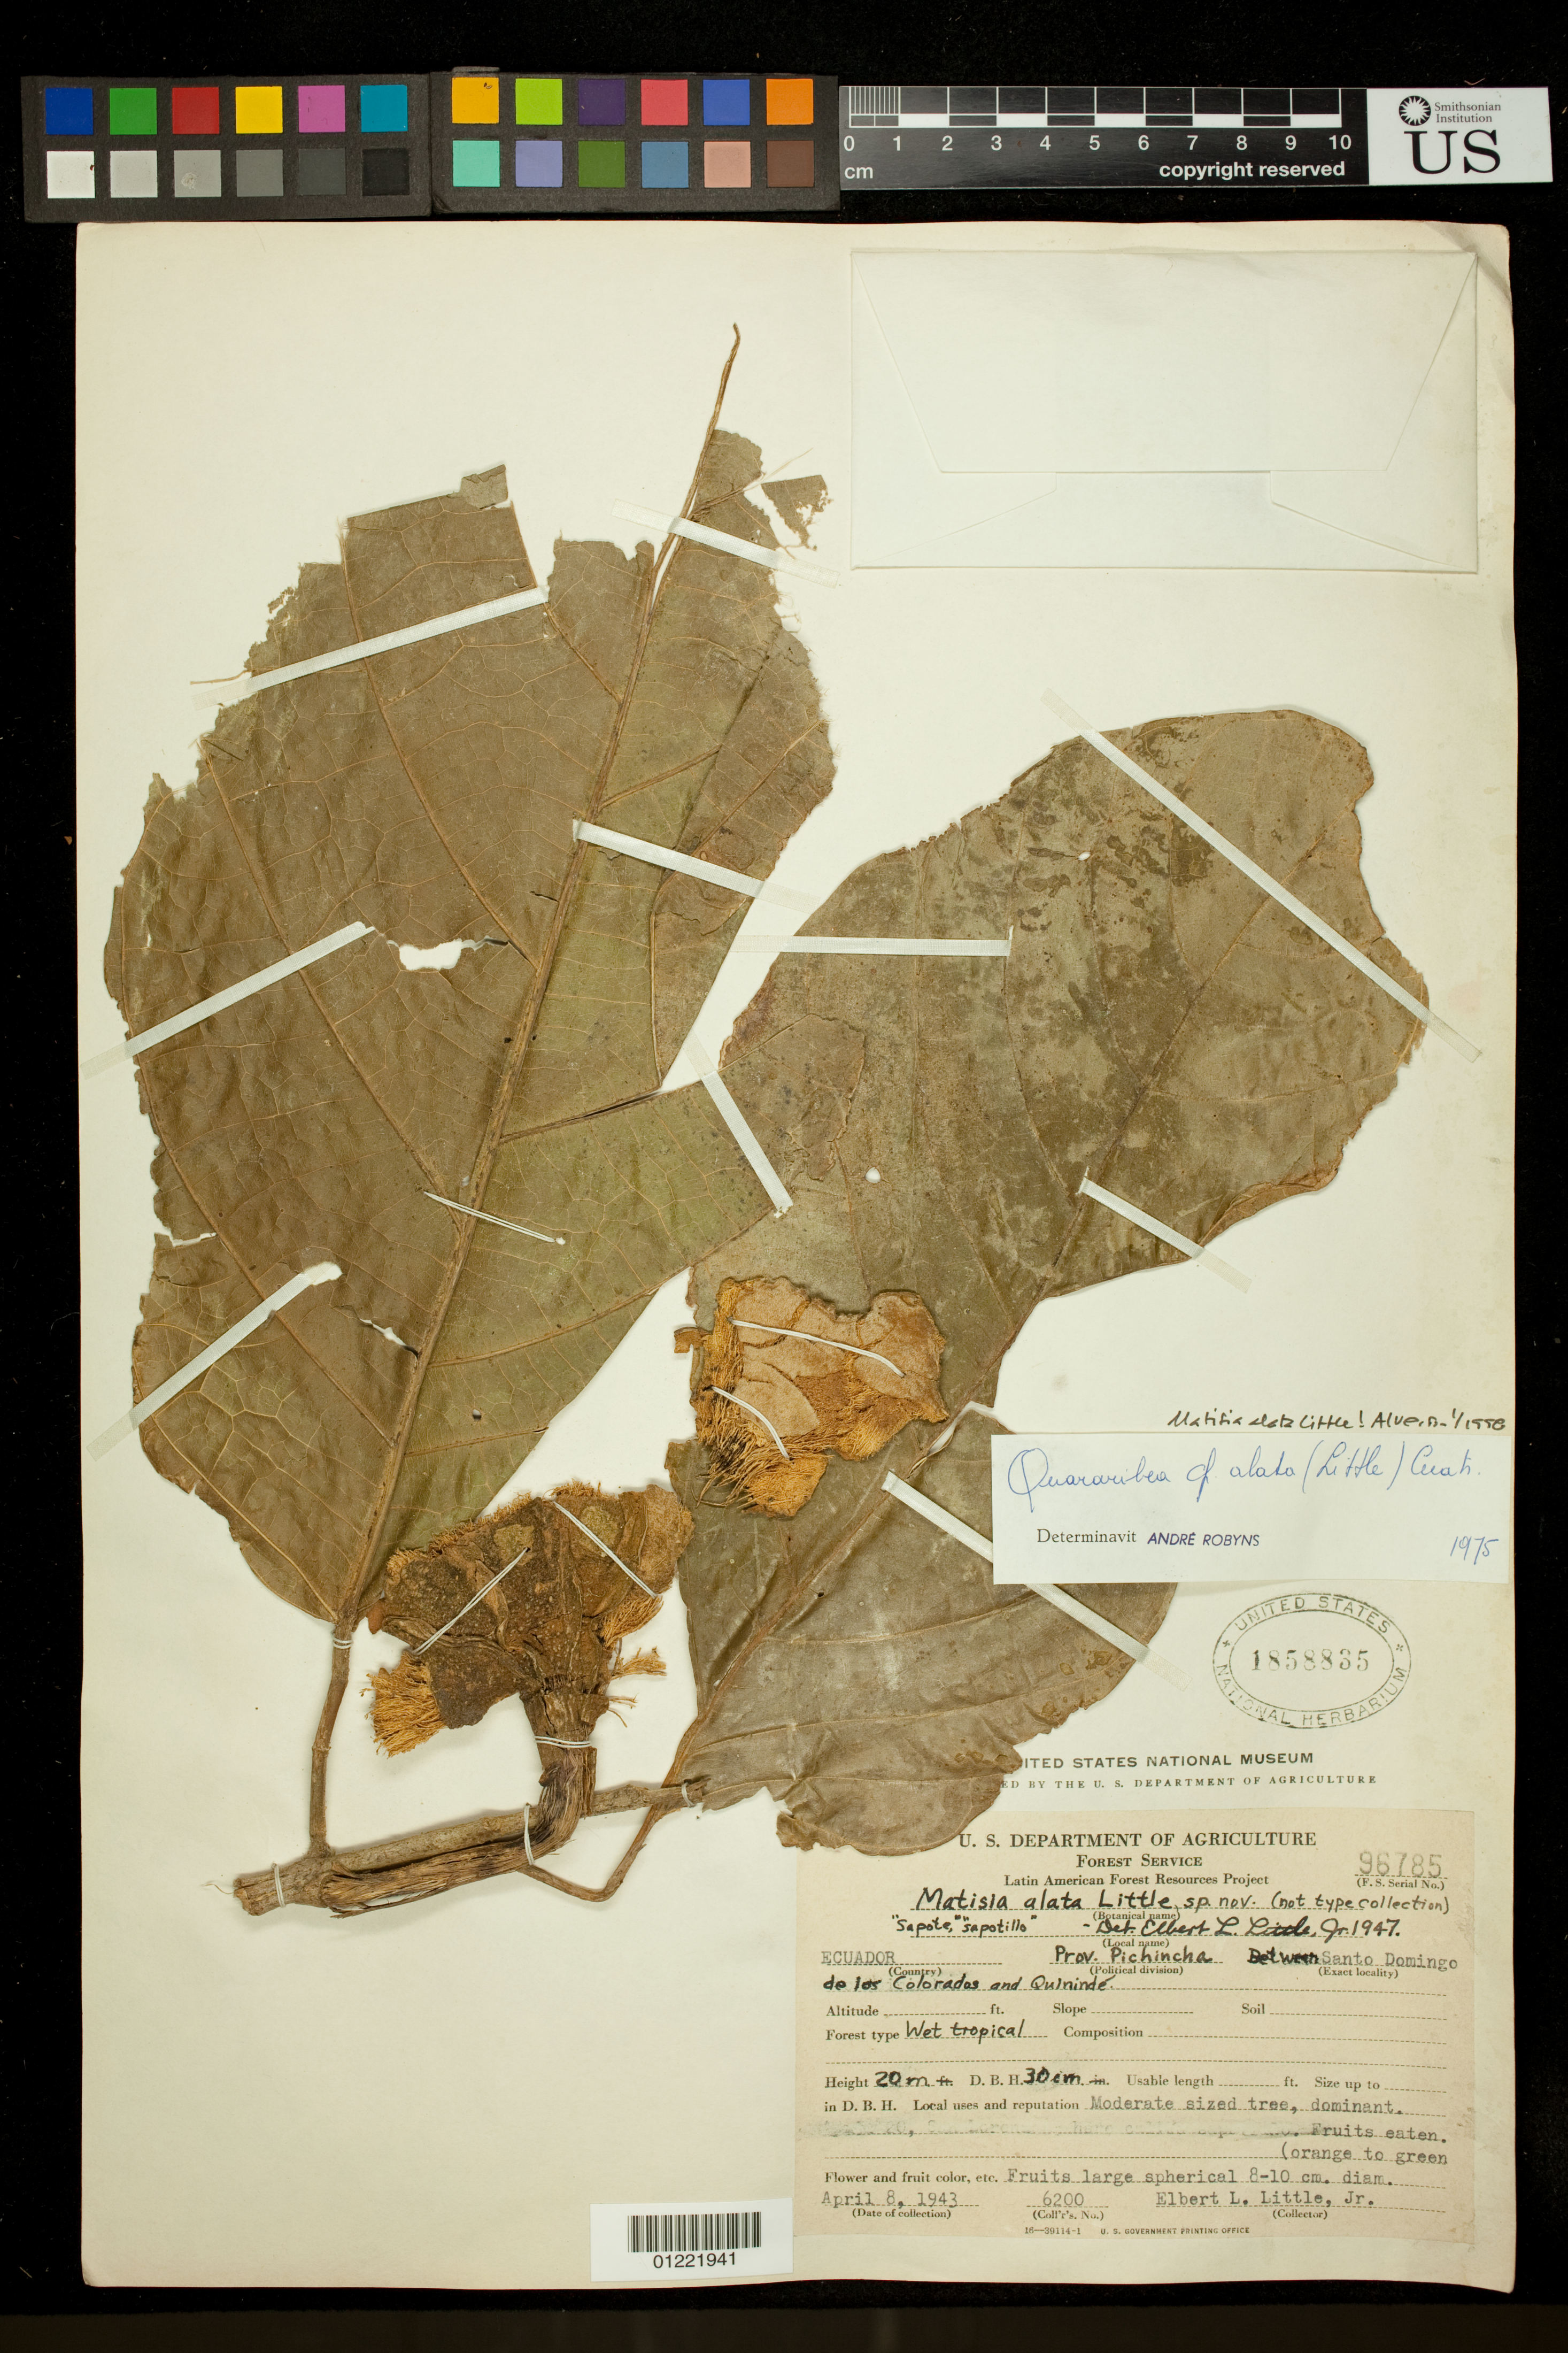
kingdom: Plantae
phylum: Tracheophyta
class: Magnoliopsida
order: Malvales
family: Malvaceae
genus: Quararibea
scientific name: Quararibea alata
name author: (Little) Cuatrec.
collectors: E. L. Little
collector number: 6200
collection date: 1943-04-08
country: Ecuador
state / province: Pichincha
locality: Between Santo Domingo de los Colorados and Quininde. F.S. serial No. 96785.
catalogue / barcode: US 1858835